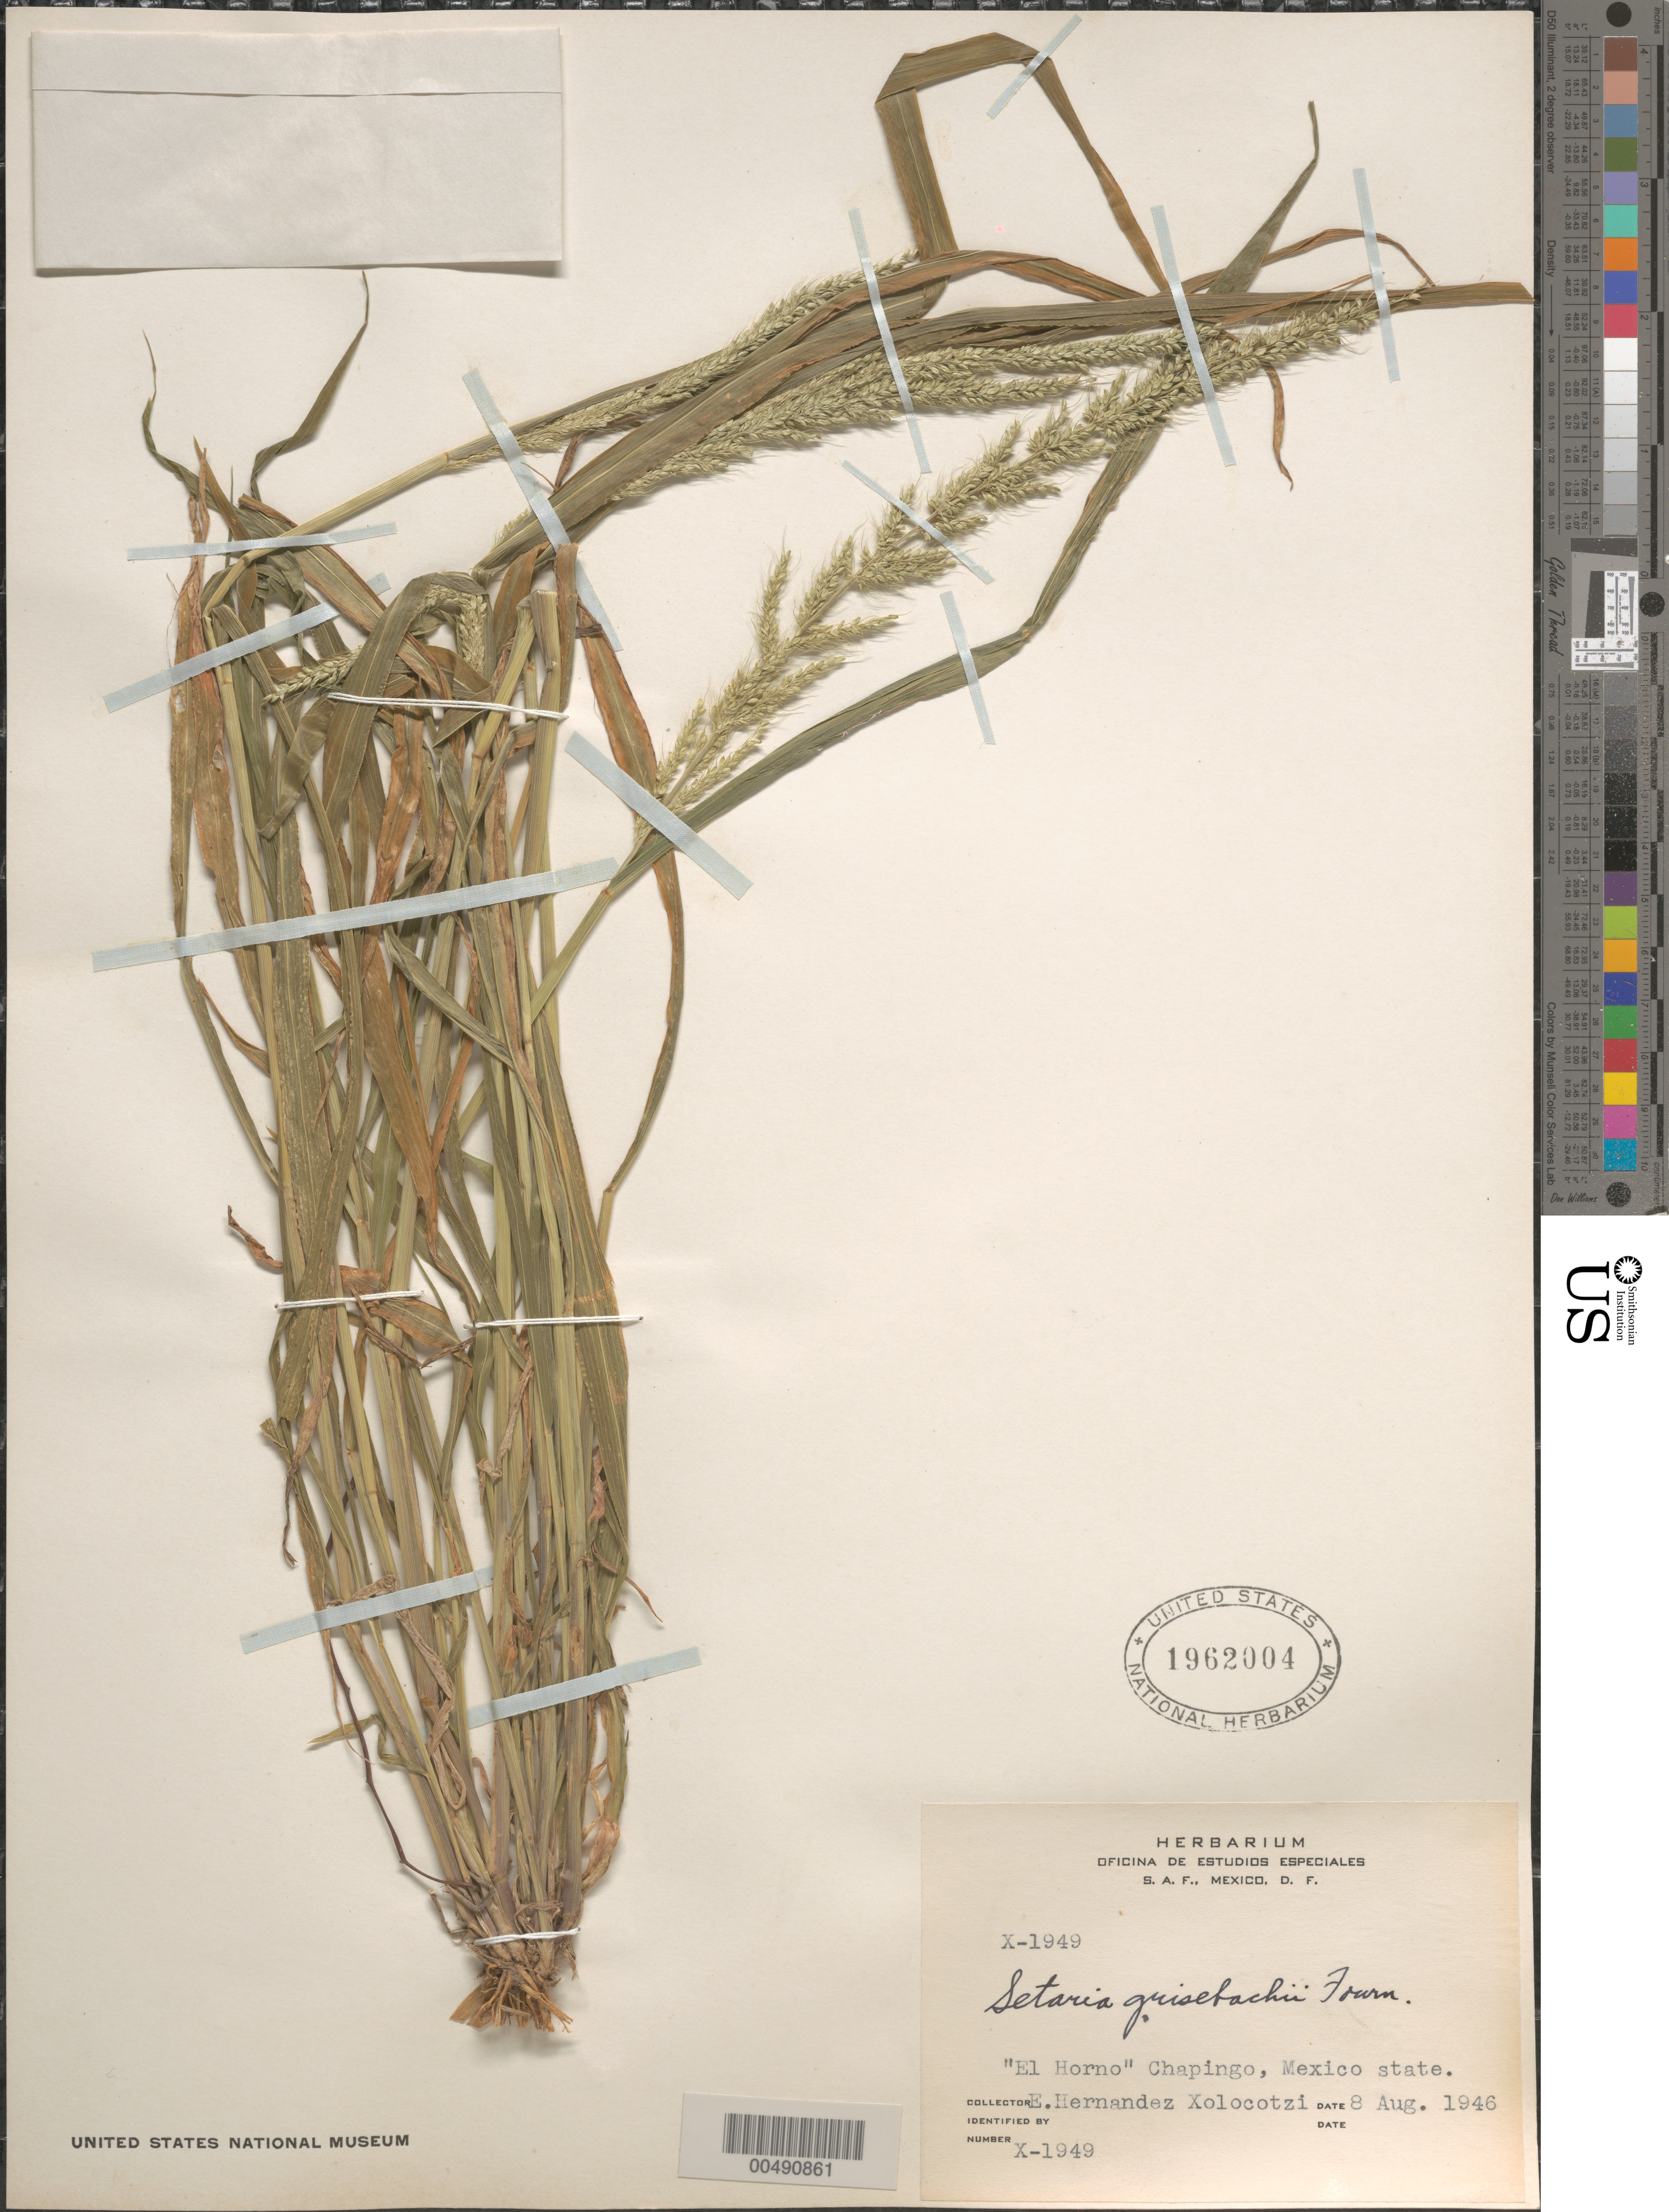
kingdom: Plantae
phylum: Tracheophyta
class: Liliopsida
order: Poales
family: Poaceae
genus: Setaria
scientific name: Setaria grisebachii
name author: E. Fourn.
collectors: E. I. Hernández-X.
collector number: X-1949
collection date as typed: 8 Aug 1946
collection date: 1946-08-08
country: Mexico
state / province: México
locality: El Horno, Chapingo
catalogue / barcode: US 1962004